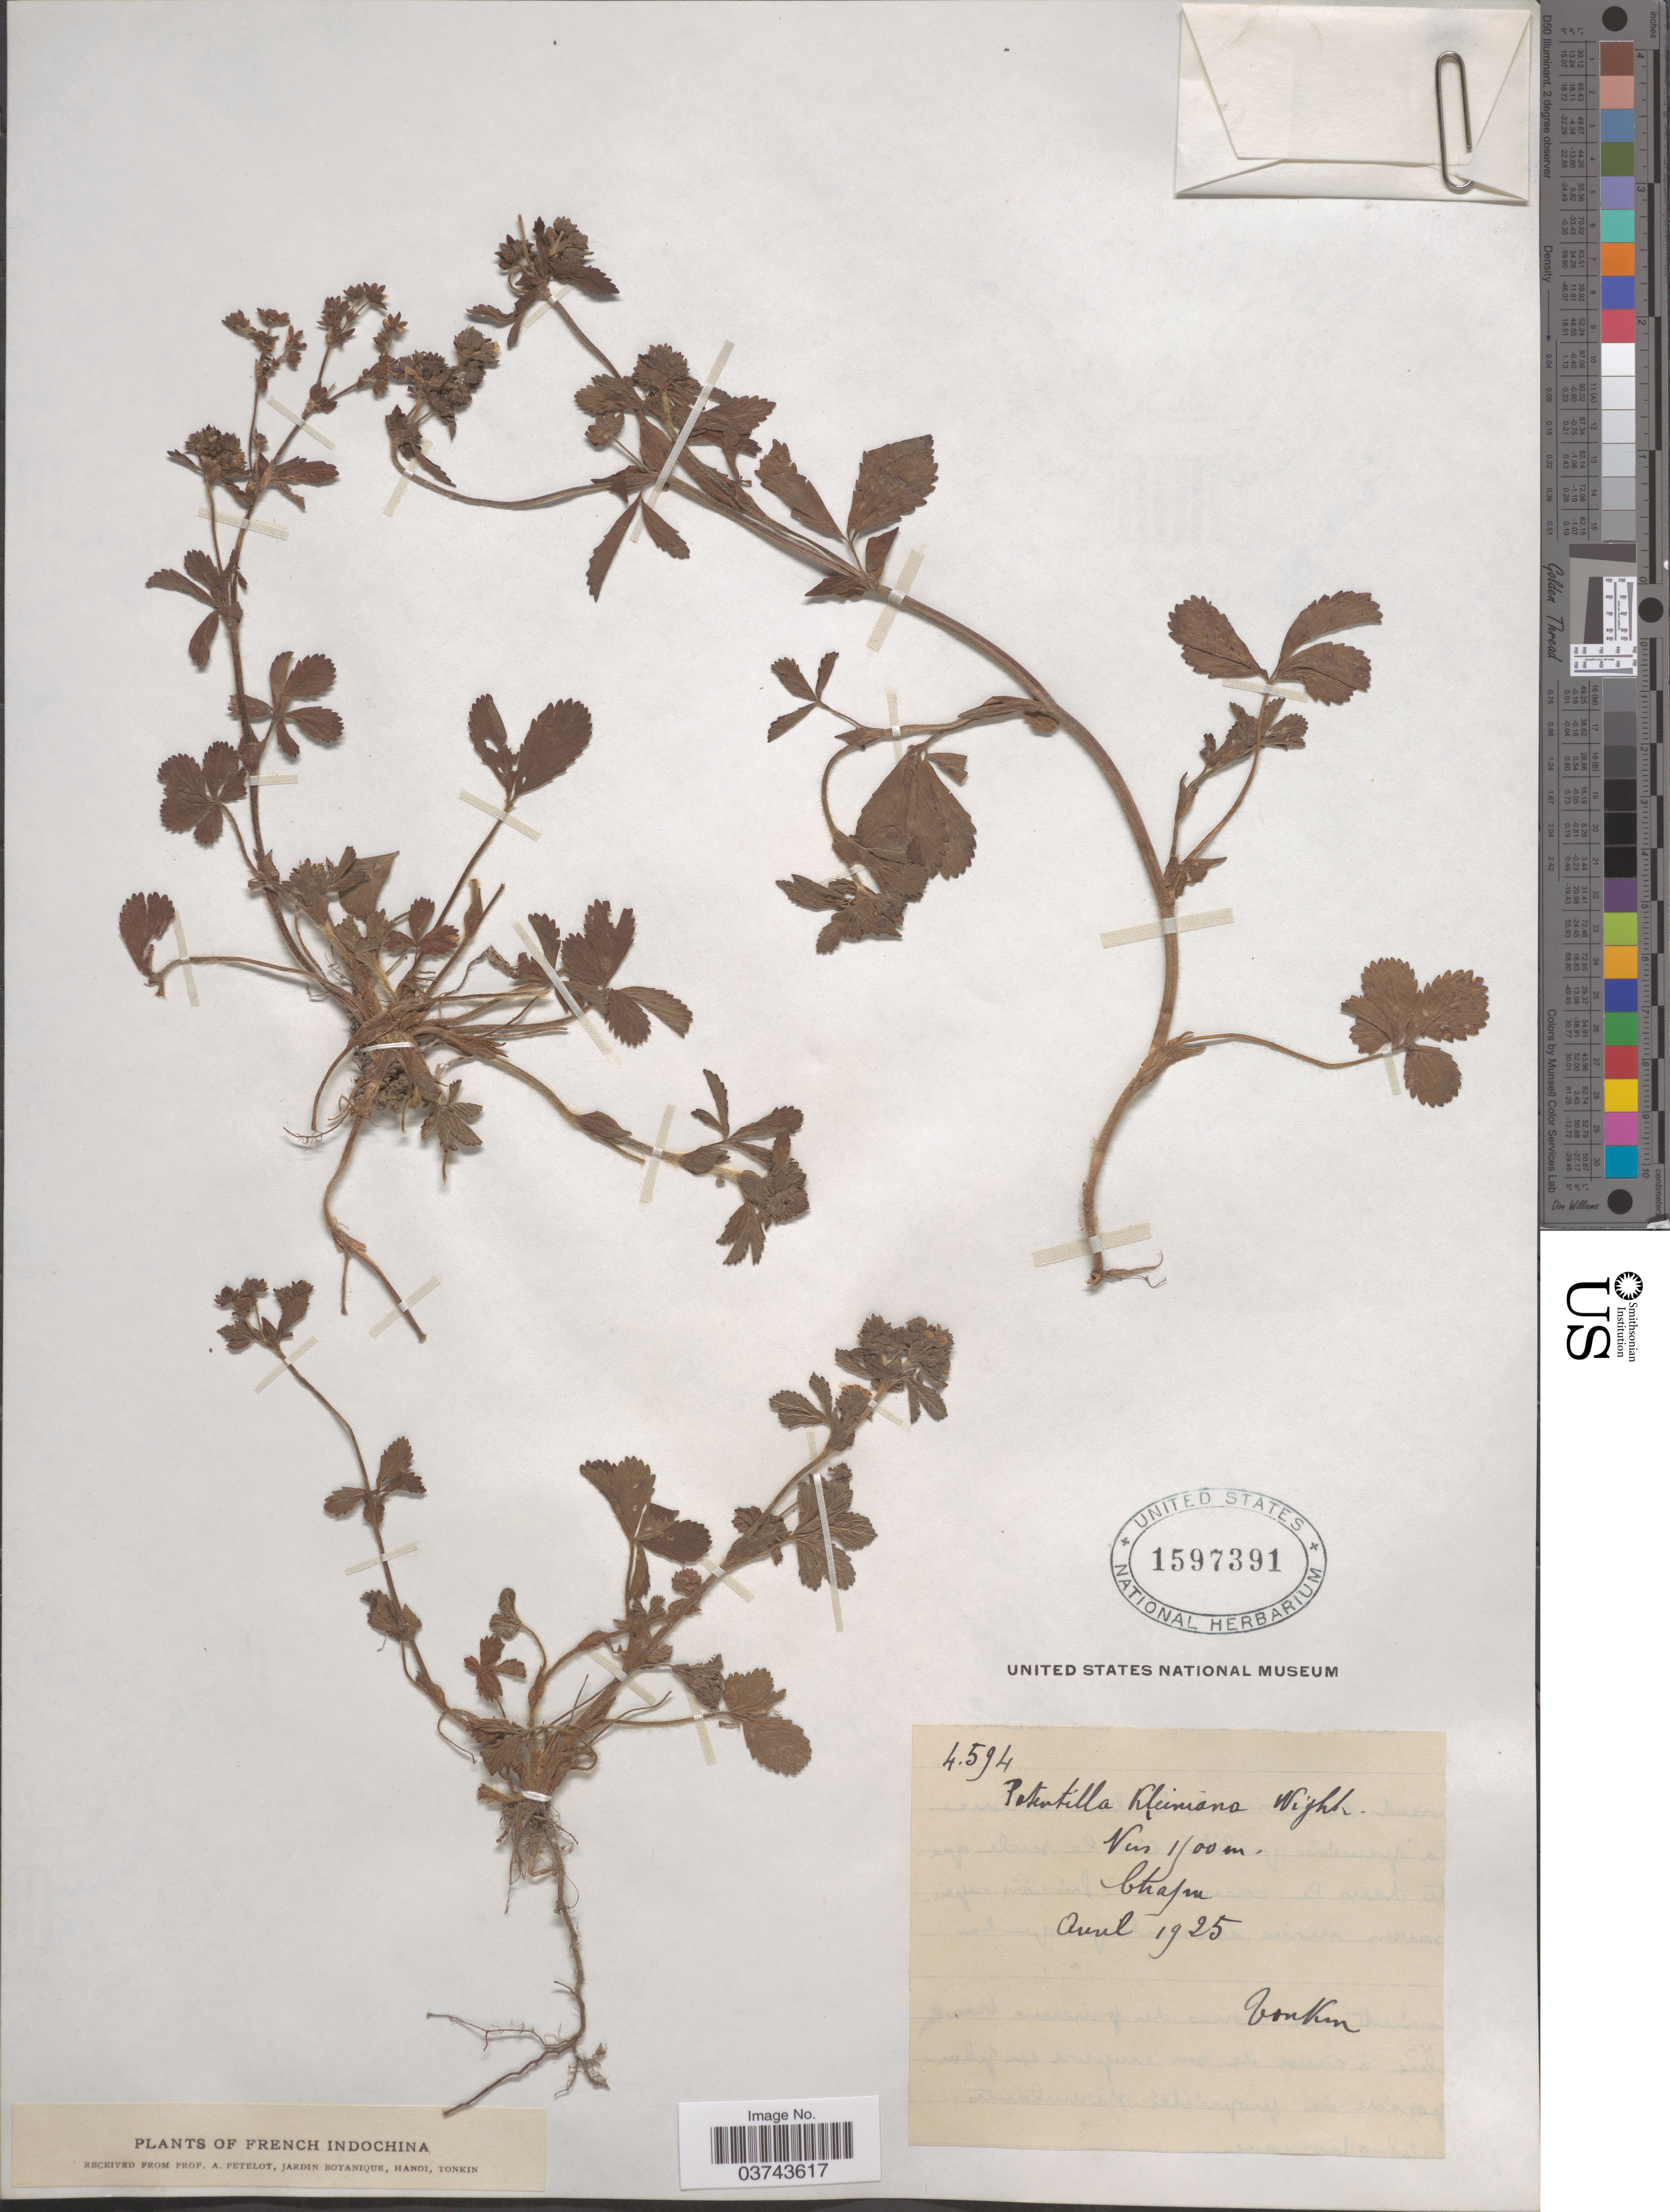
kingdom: Plantae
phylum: Tracheophyta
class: Magnoliopsida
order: Rosales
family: Rosaceae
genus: Potentilla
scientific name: Potentilla kleiniana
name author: Wight & Arn.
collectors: P. A. Pételot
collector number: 4594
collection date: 1925-04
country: Vietnam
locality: French Indochina. Chapa.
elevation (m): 1500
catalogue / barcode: US 1597391